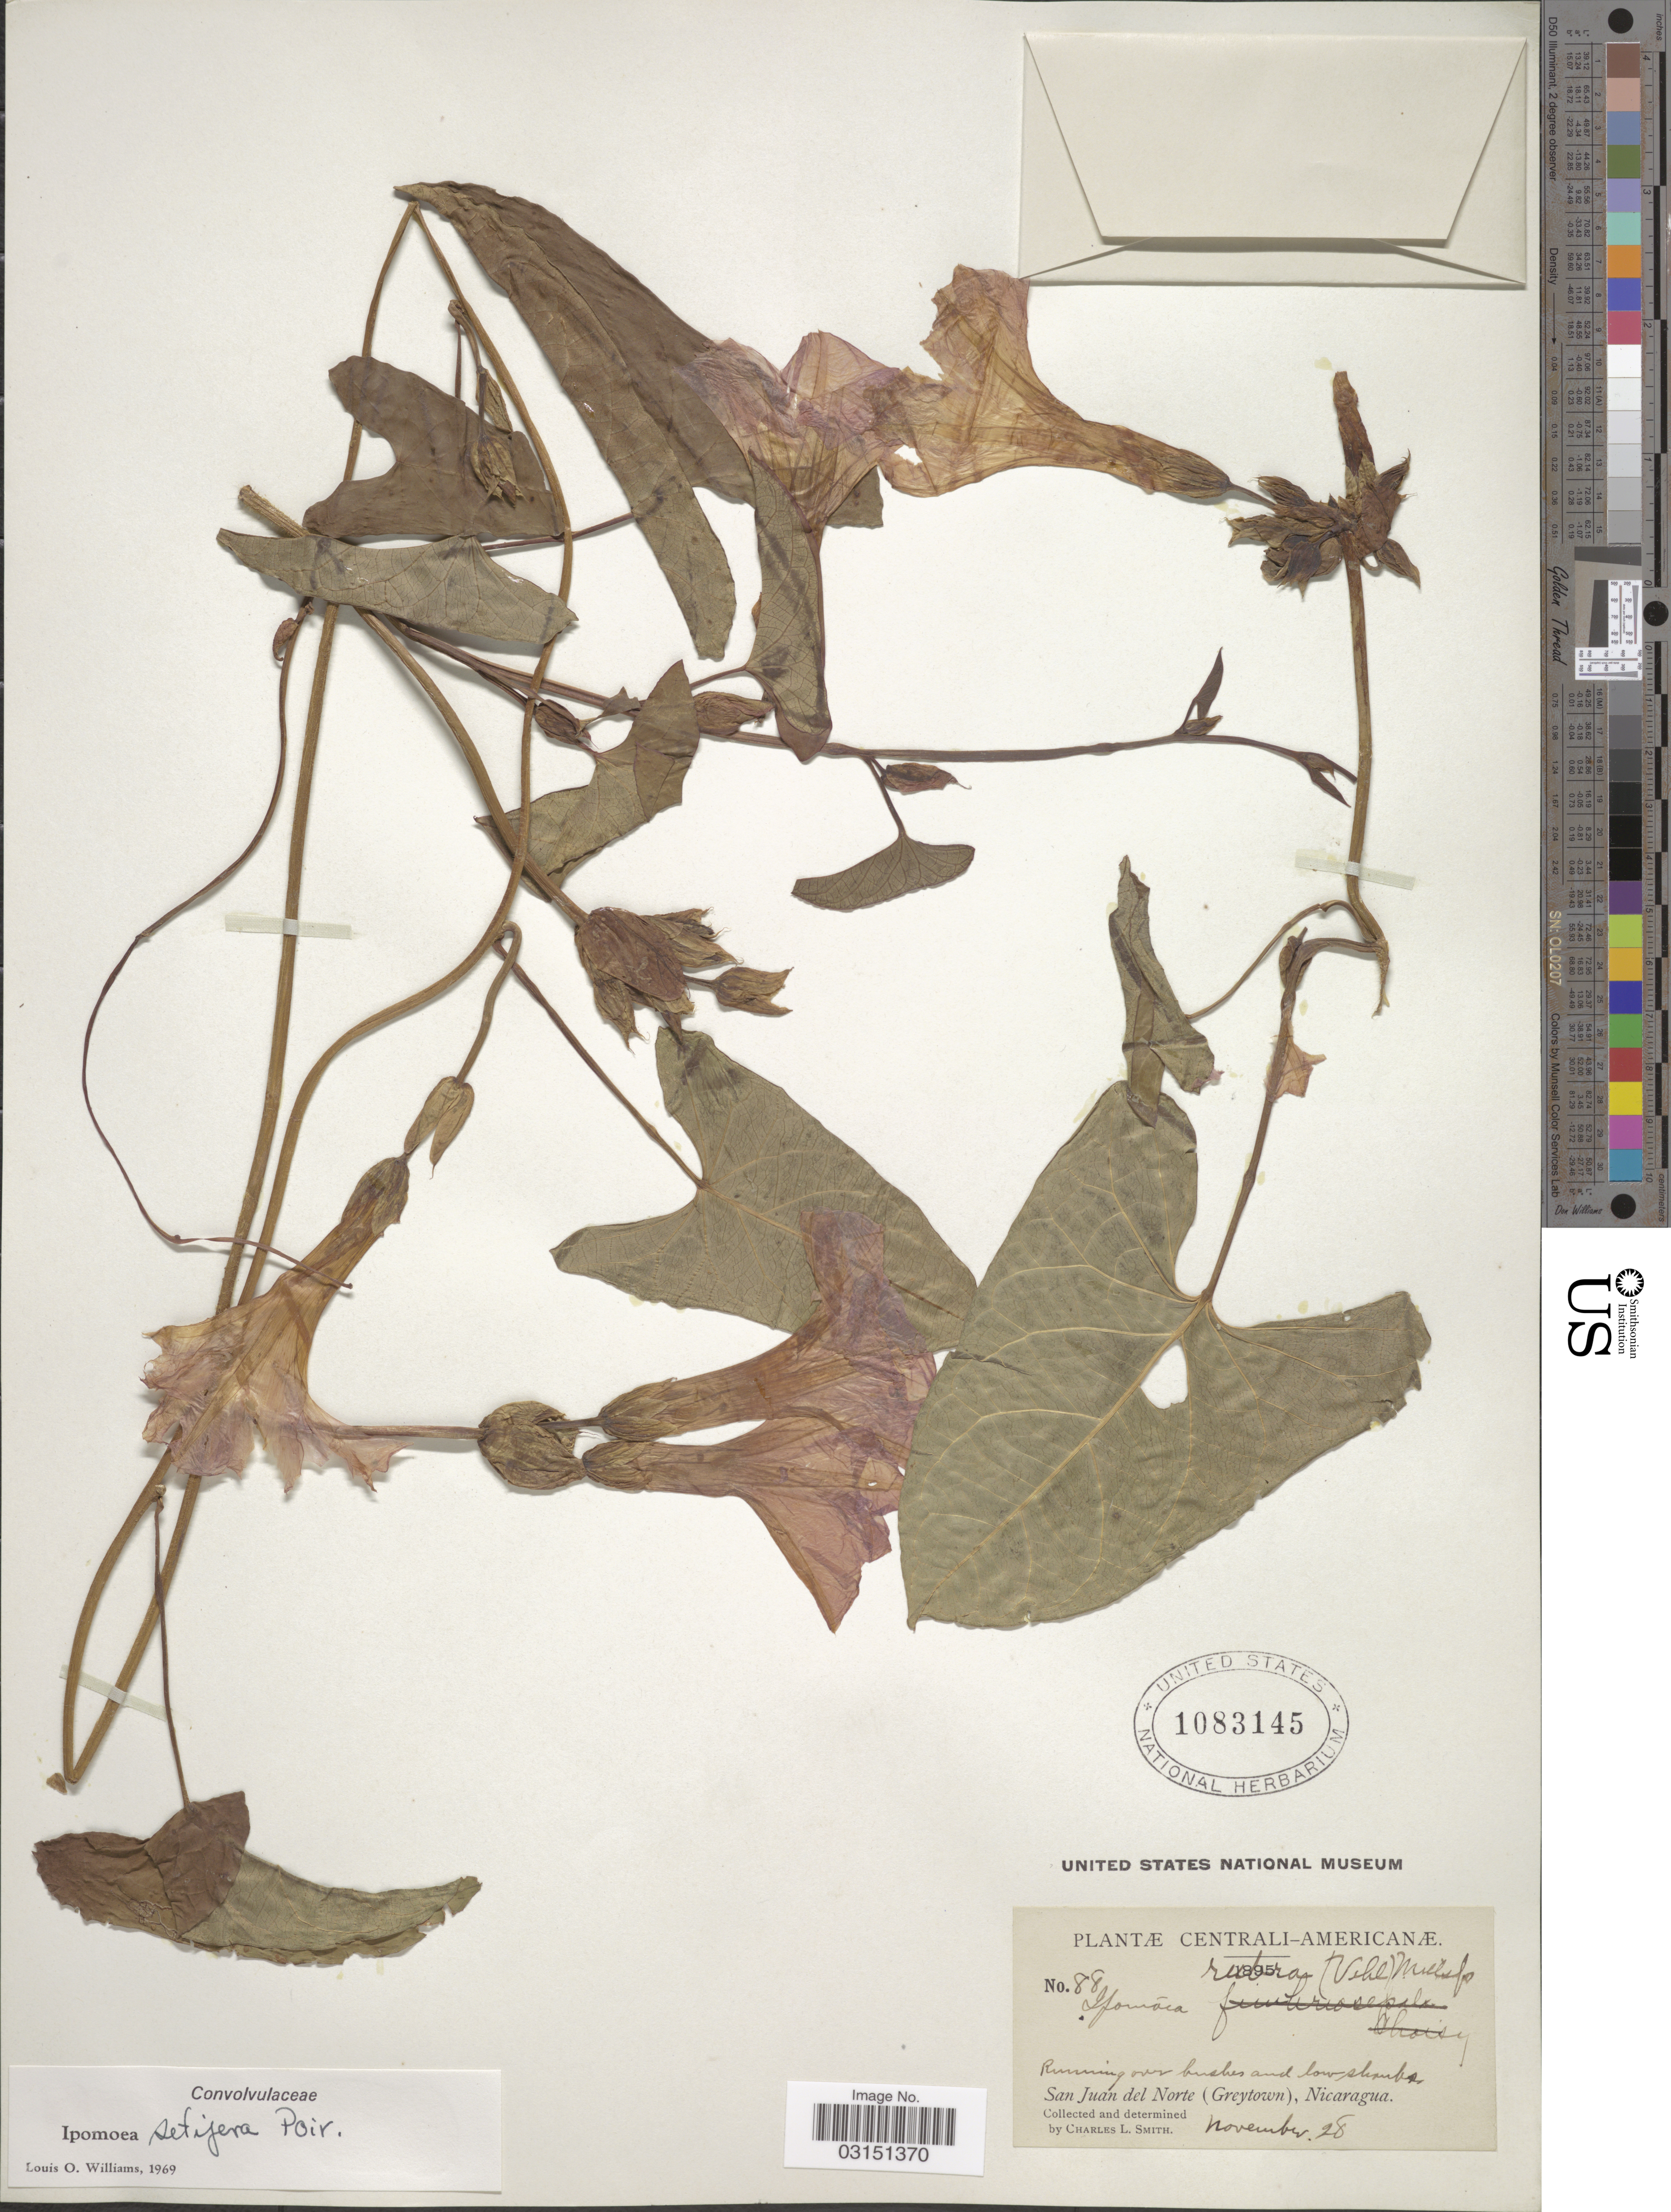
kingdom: Plantae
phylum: Tracheophyta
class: Magnoliopsida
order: Solanales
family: Convolvulaceae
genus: Ipomoea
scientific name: Ipomoea setifera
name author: Poir.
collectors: C. L. Smith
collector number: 88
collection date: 1895-11-28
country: Nicaragua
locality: San Juan del Norte (Greytown).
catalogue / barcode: US 1083145